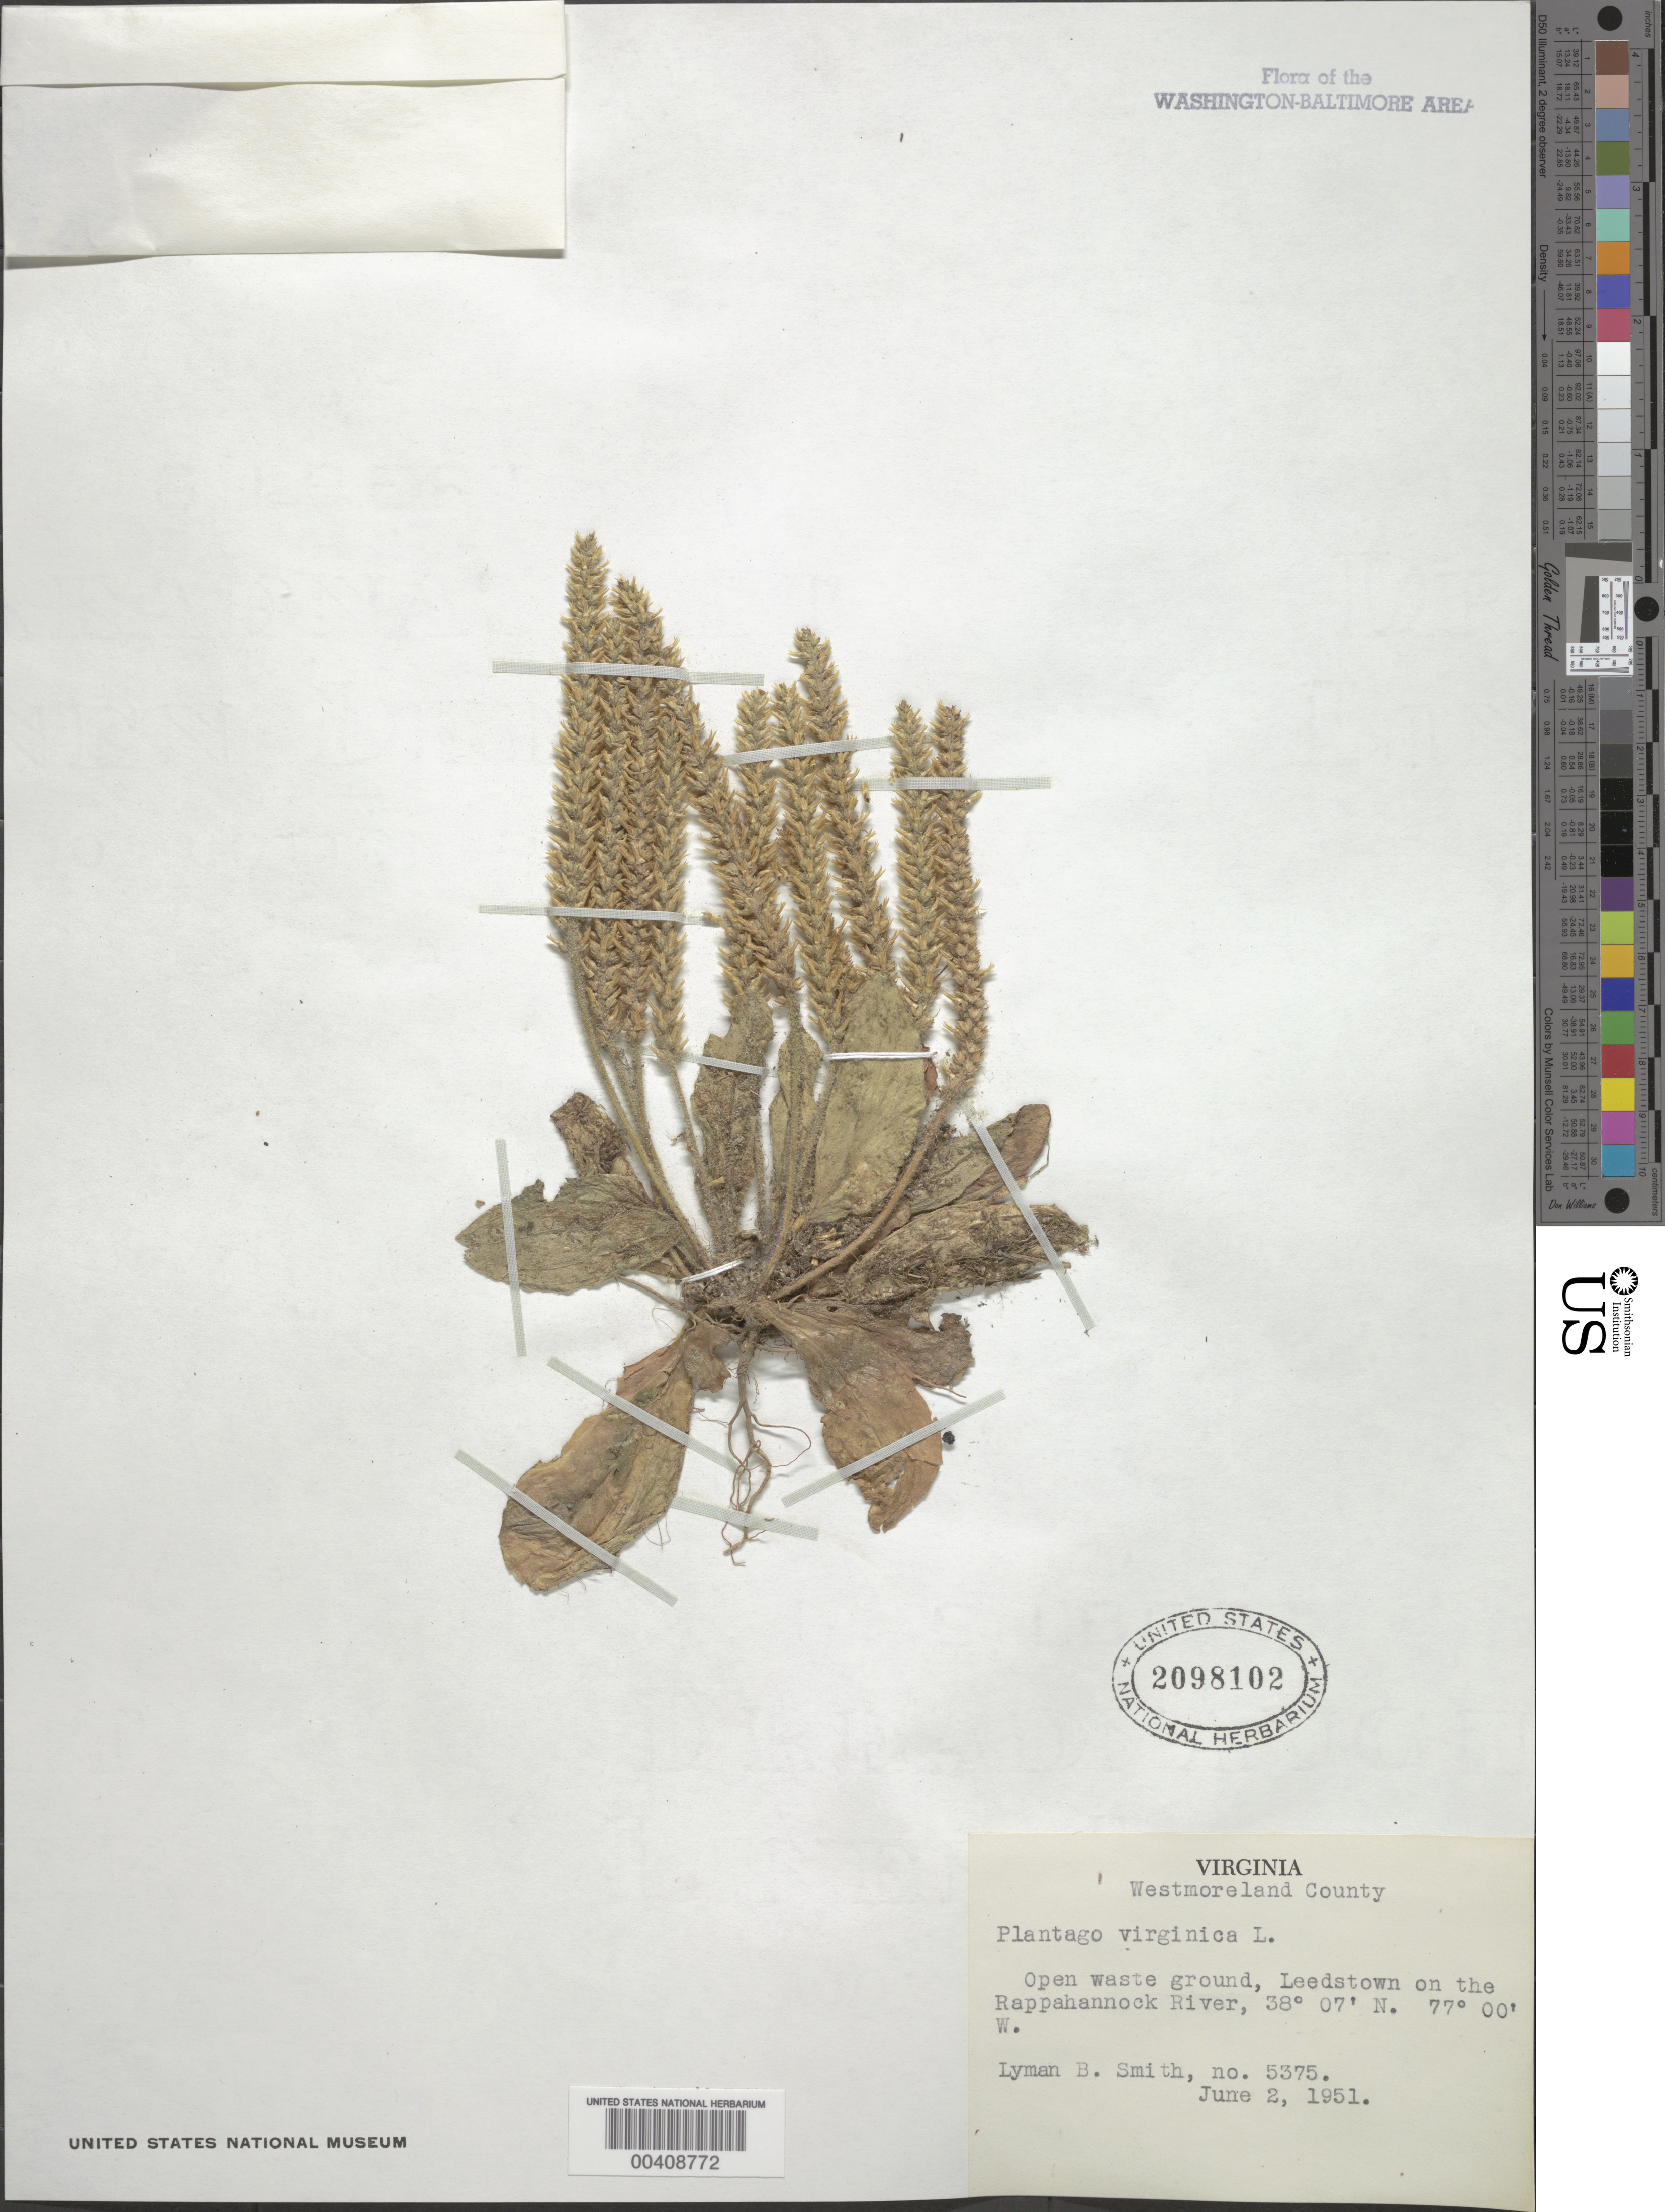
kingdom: Plantae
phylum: Tracheophyta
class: Magnoliopsida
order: Lamiales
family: Plantaginaceae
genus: Plantago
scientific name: Plantago virginica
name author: L.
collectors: L. Smith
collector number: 5375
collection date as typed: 02 Jun 1951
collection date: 1951-06-02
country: United States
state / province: Virginia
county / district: Westmoreland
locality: Leedstown on Rappahannock River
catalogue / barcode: US 2098102